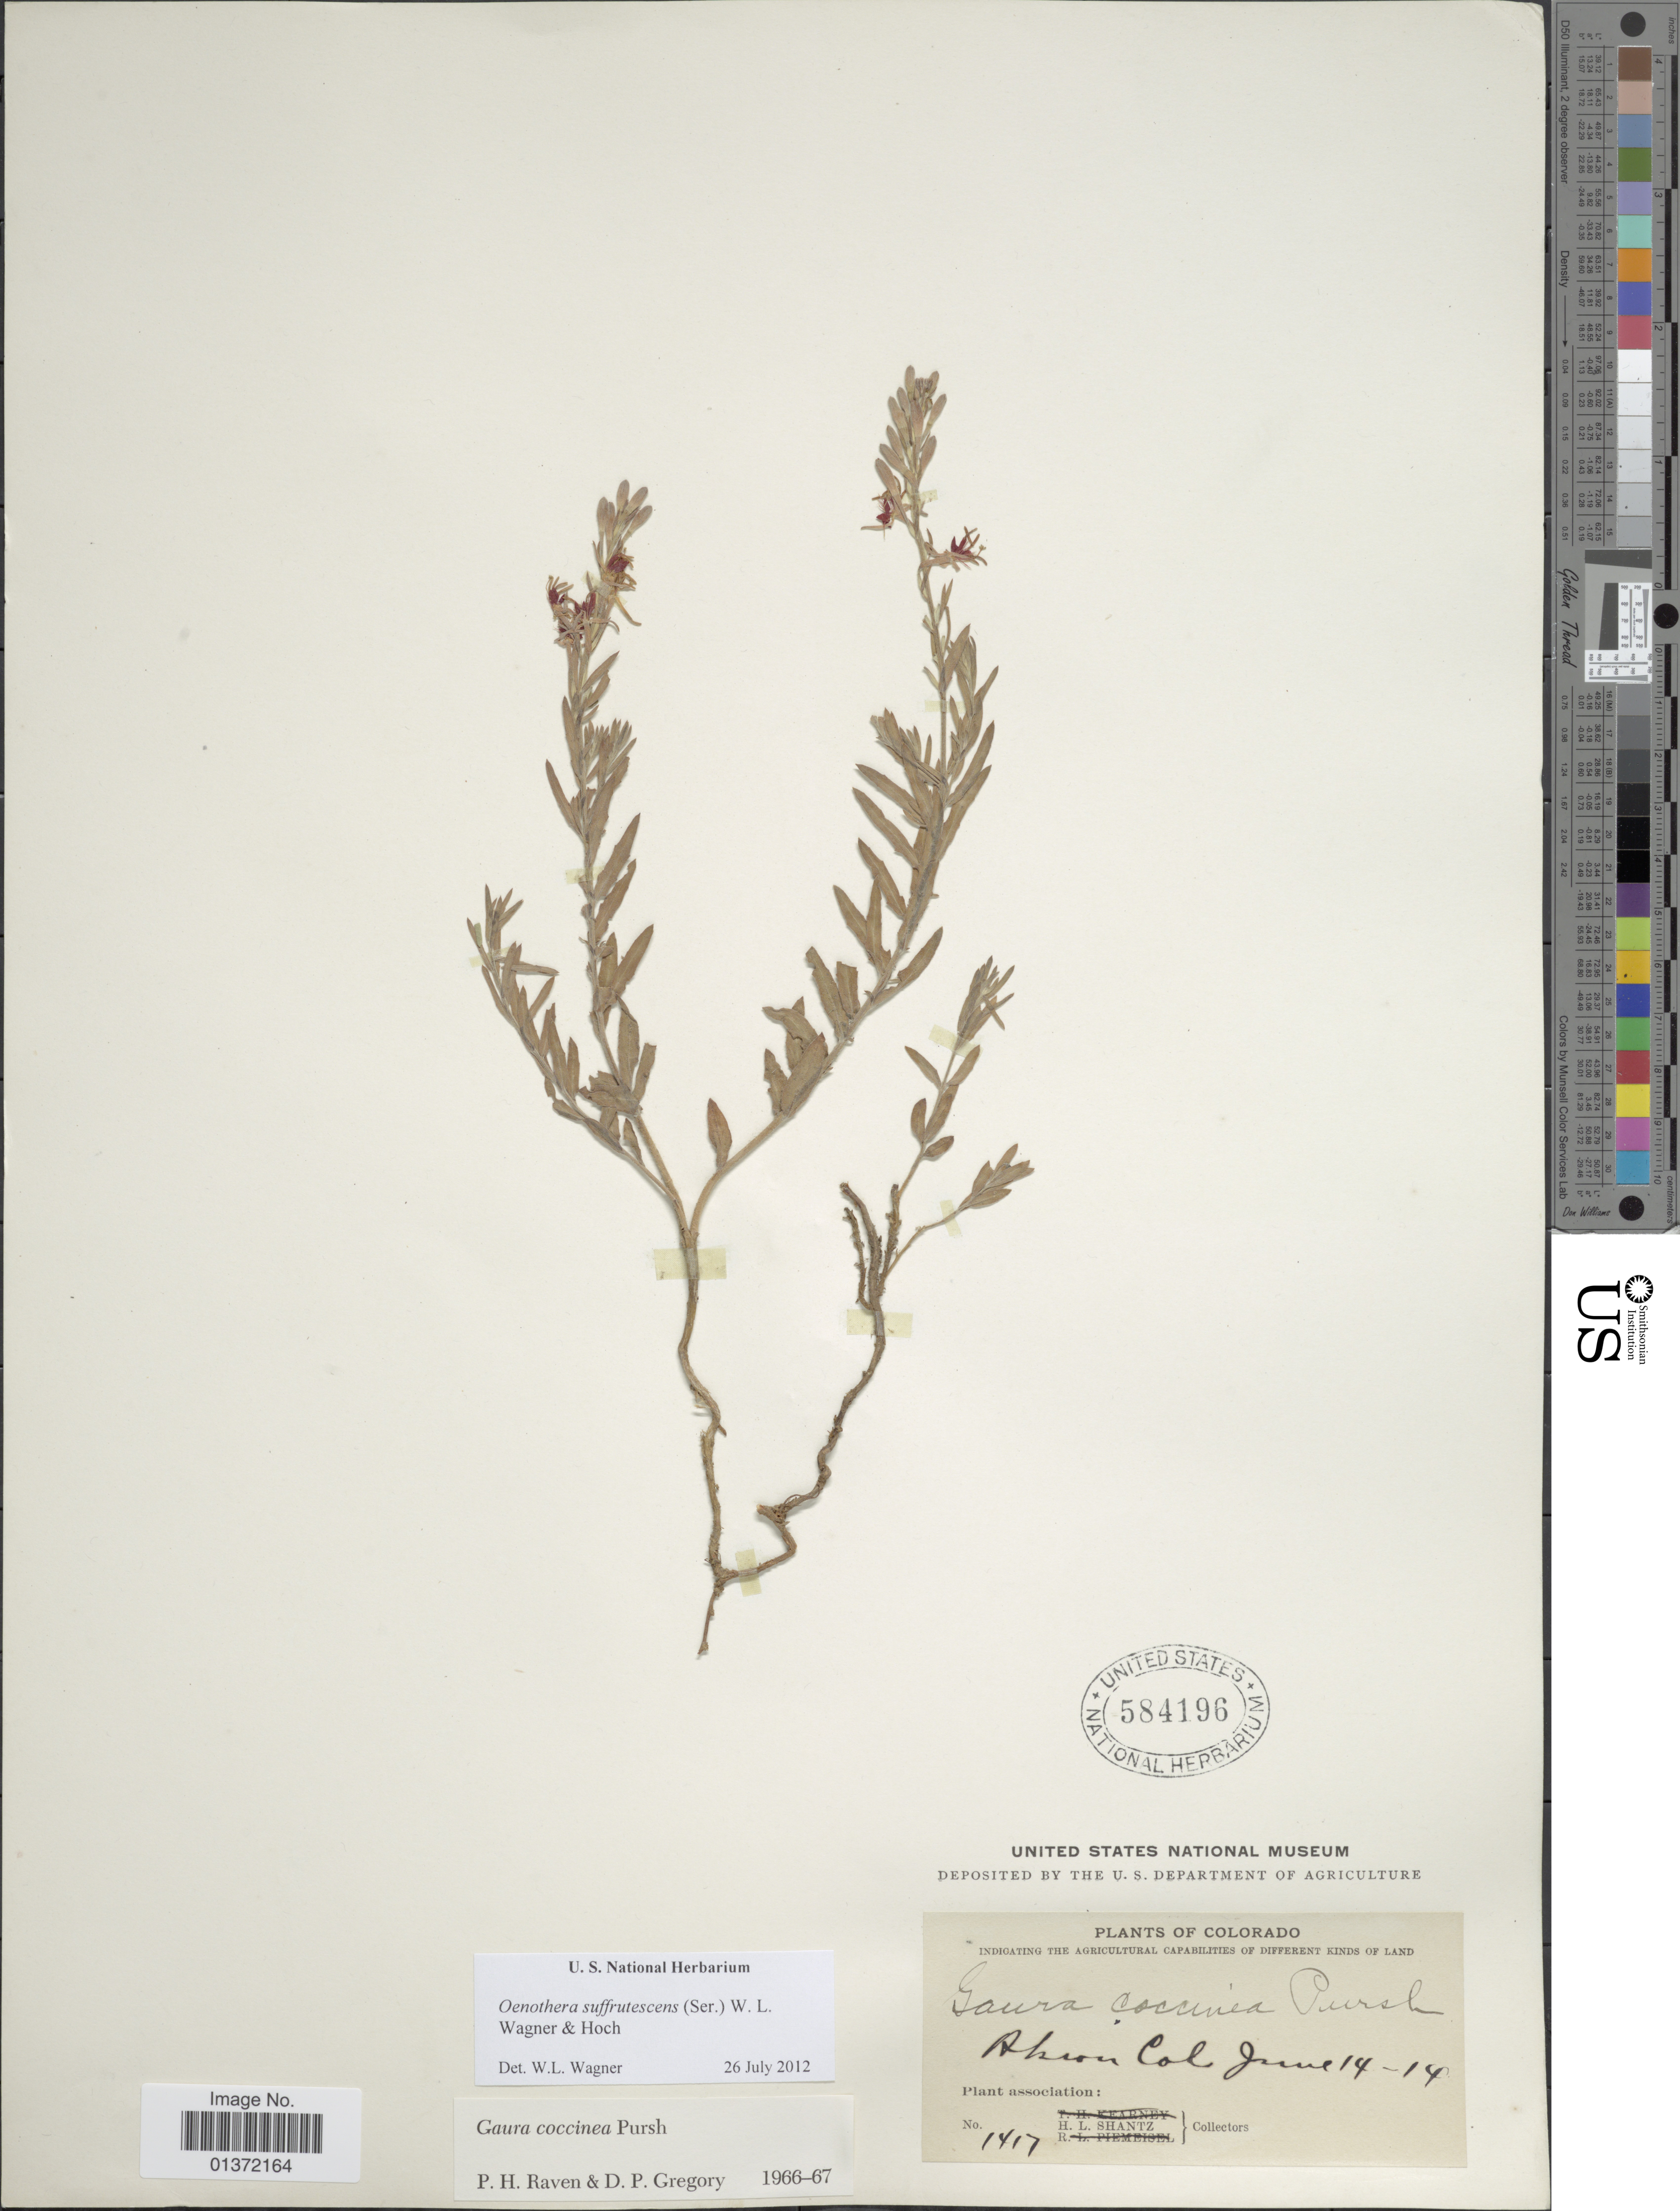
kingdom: Plantae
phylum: Tracheophyta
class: Magnoliopsida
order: Myrtales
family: Onagraceae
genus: Oenothera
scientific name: Oenothera suffrutescens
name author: (Ser.) W.L. Wagner & Hoch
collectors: H. Shantz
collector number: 1417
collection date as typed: Transcribed d/m/y: 14/6/14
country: United States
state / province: Colorado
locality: Akron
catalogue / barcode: US 584196